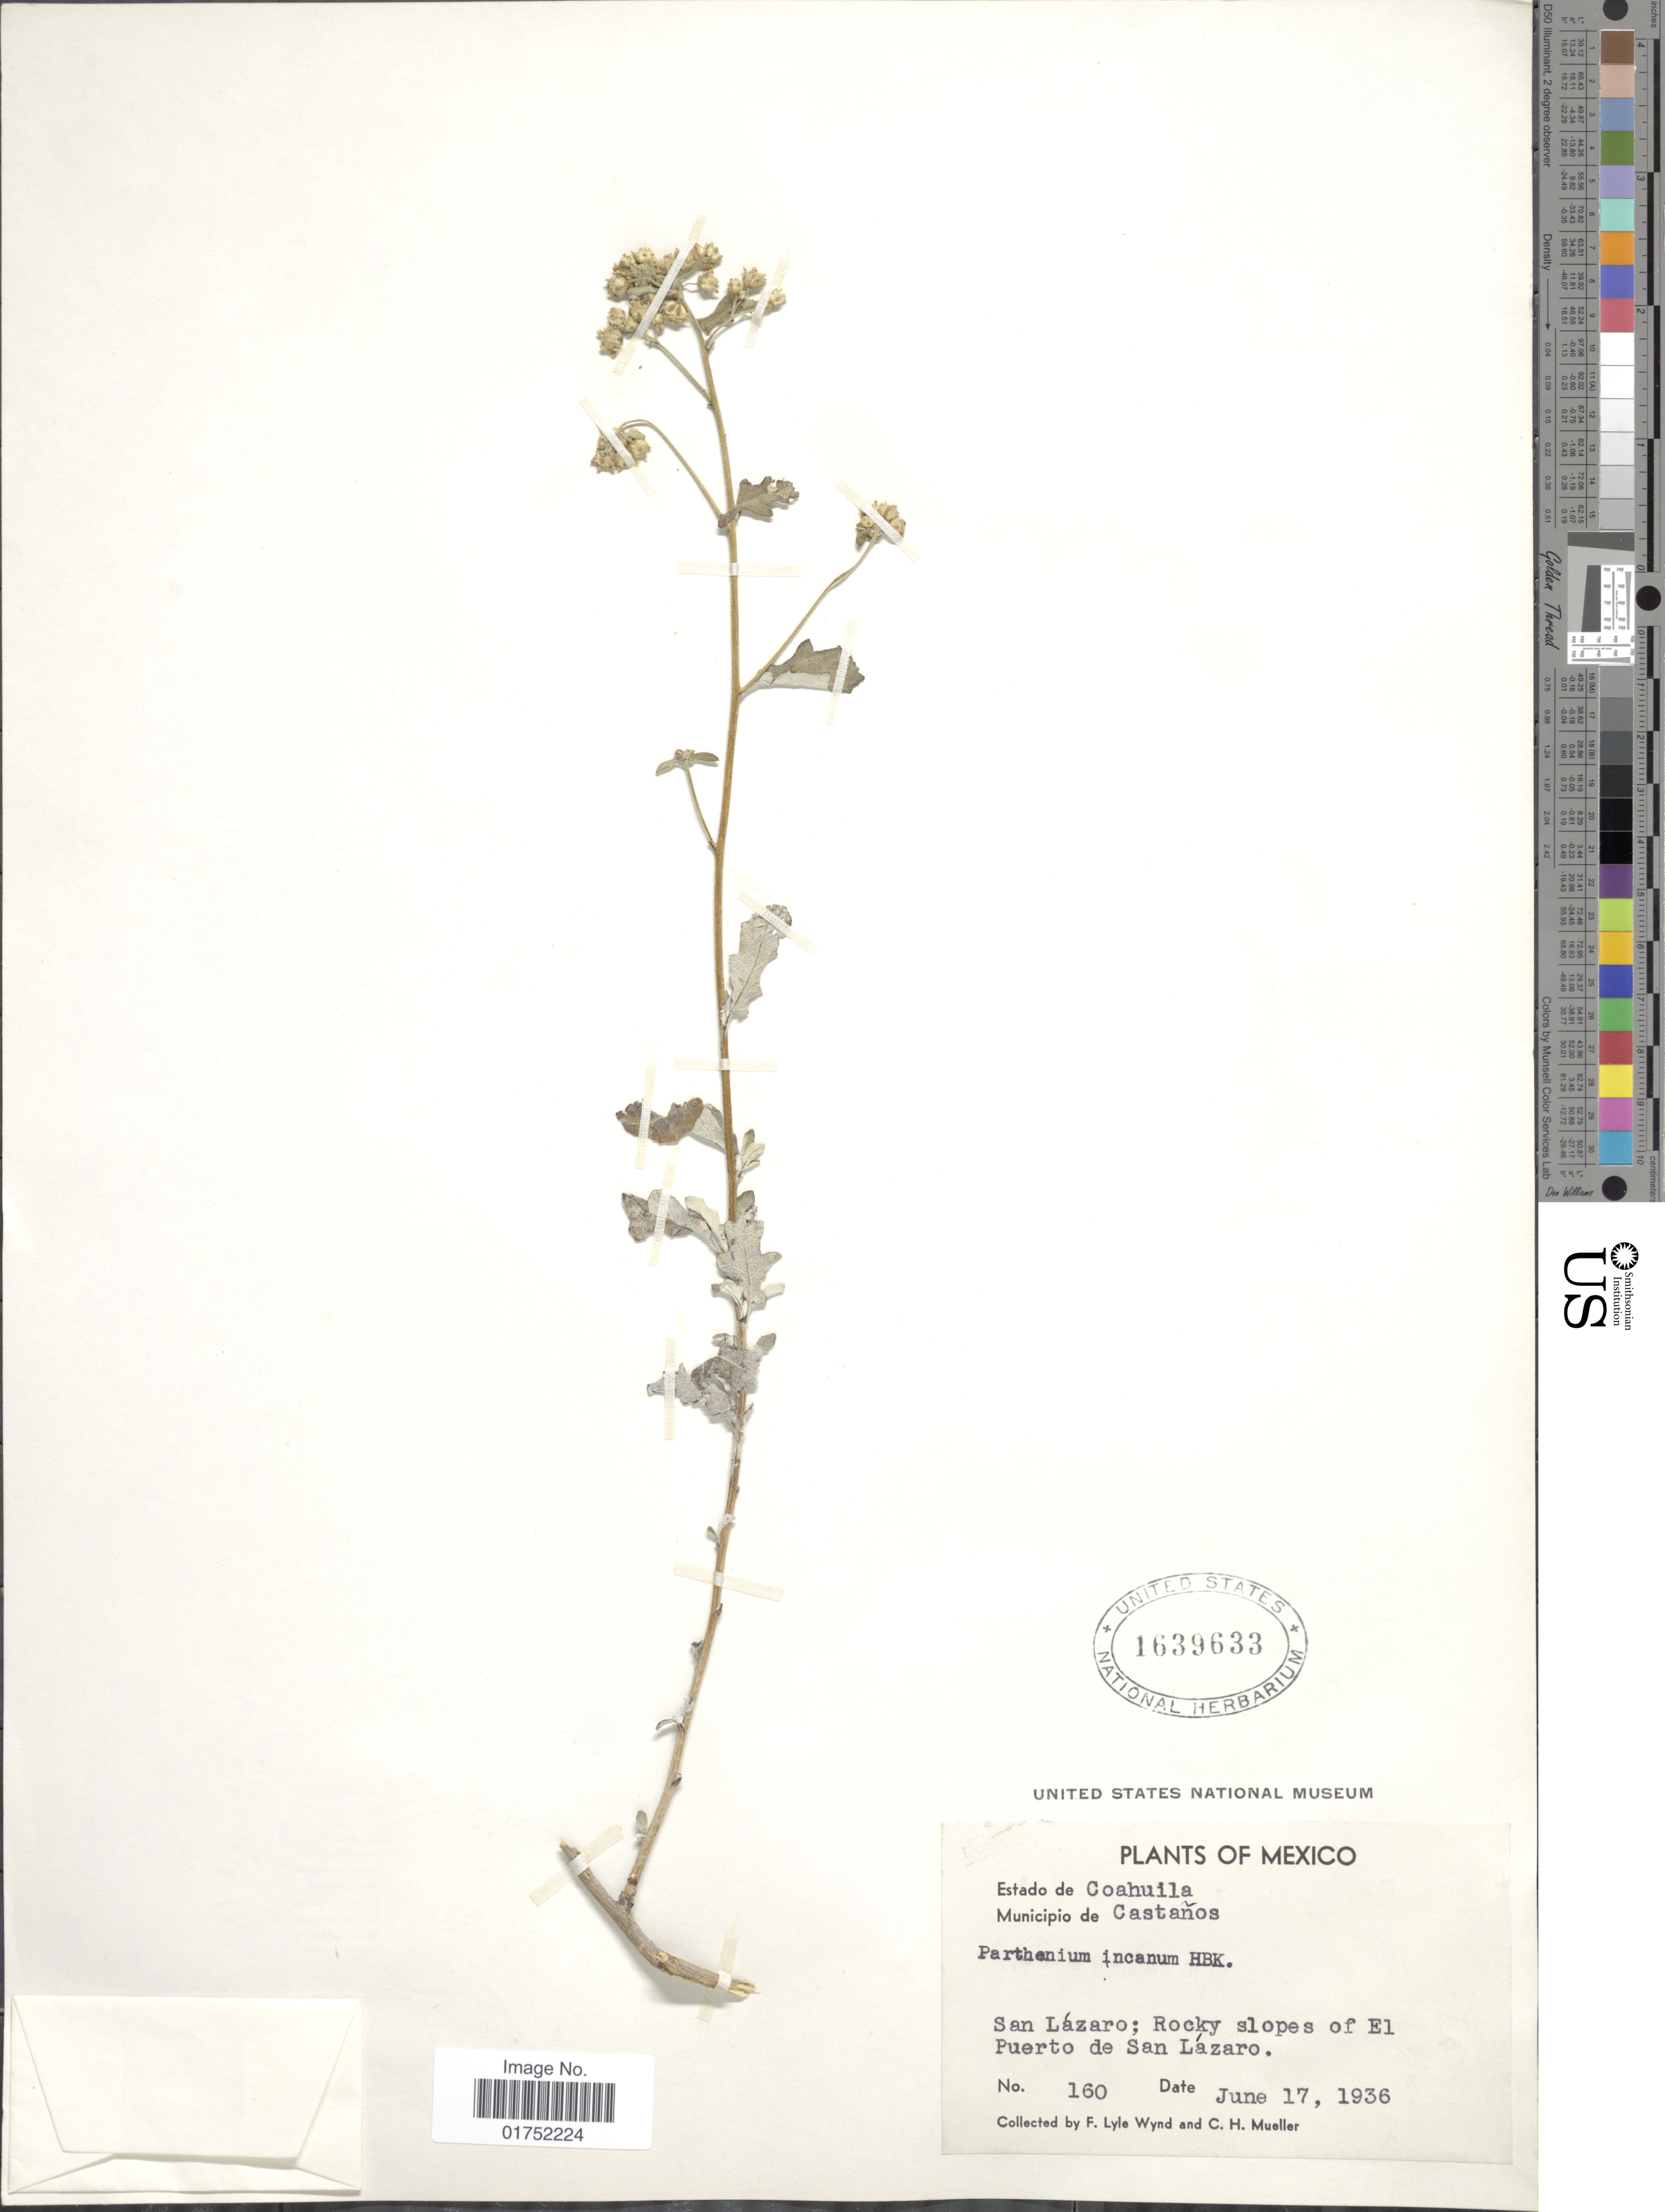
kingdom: Plantae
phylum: Tracheophyta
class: Magnoliopsida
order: Asterales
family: Asteraceae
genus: Parthenium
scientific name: Parthenium incanum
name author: Kunth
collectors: F. L. Wynd & C. H. Mueller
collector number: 160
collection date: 1936-06-17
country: Mexico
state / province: Coahuila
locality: Municipio de Castanos, San Lazaro, slopes of El Puerto de San Lazaro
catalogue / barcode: US 1639633